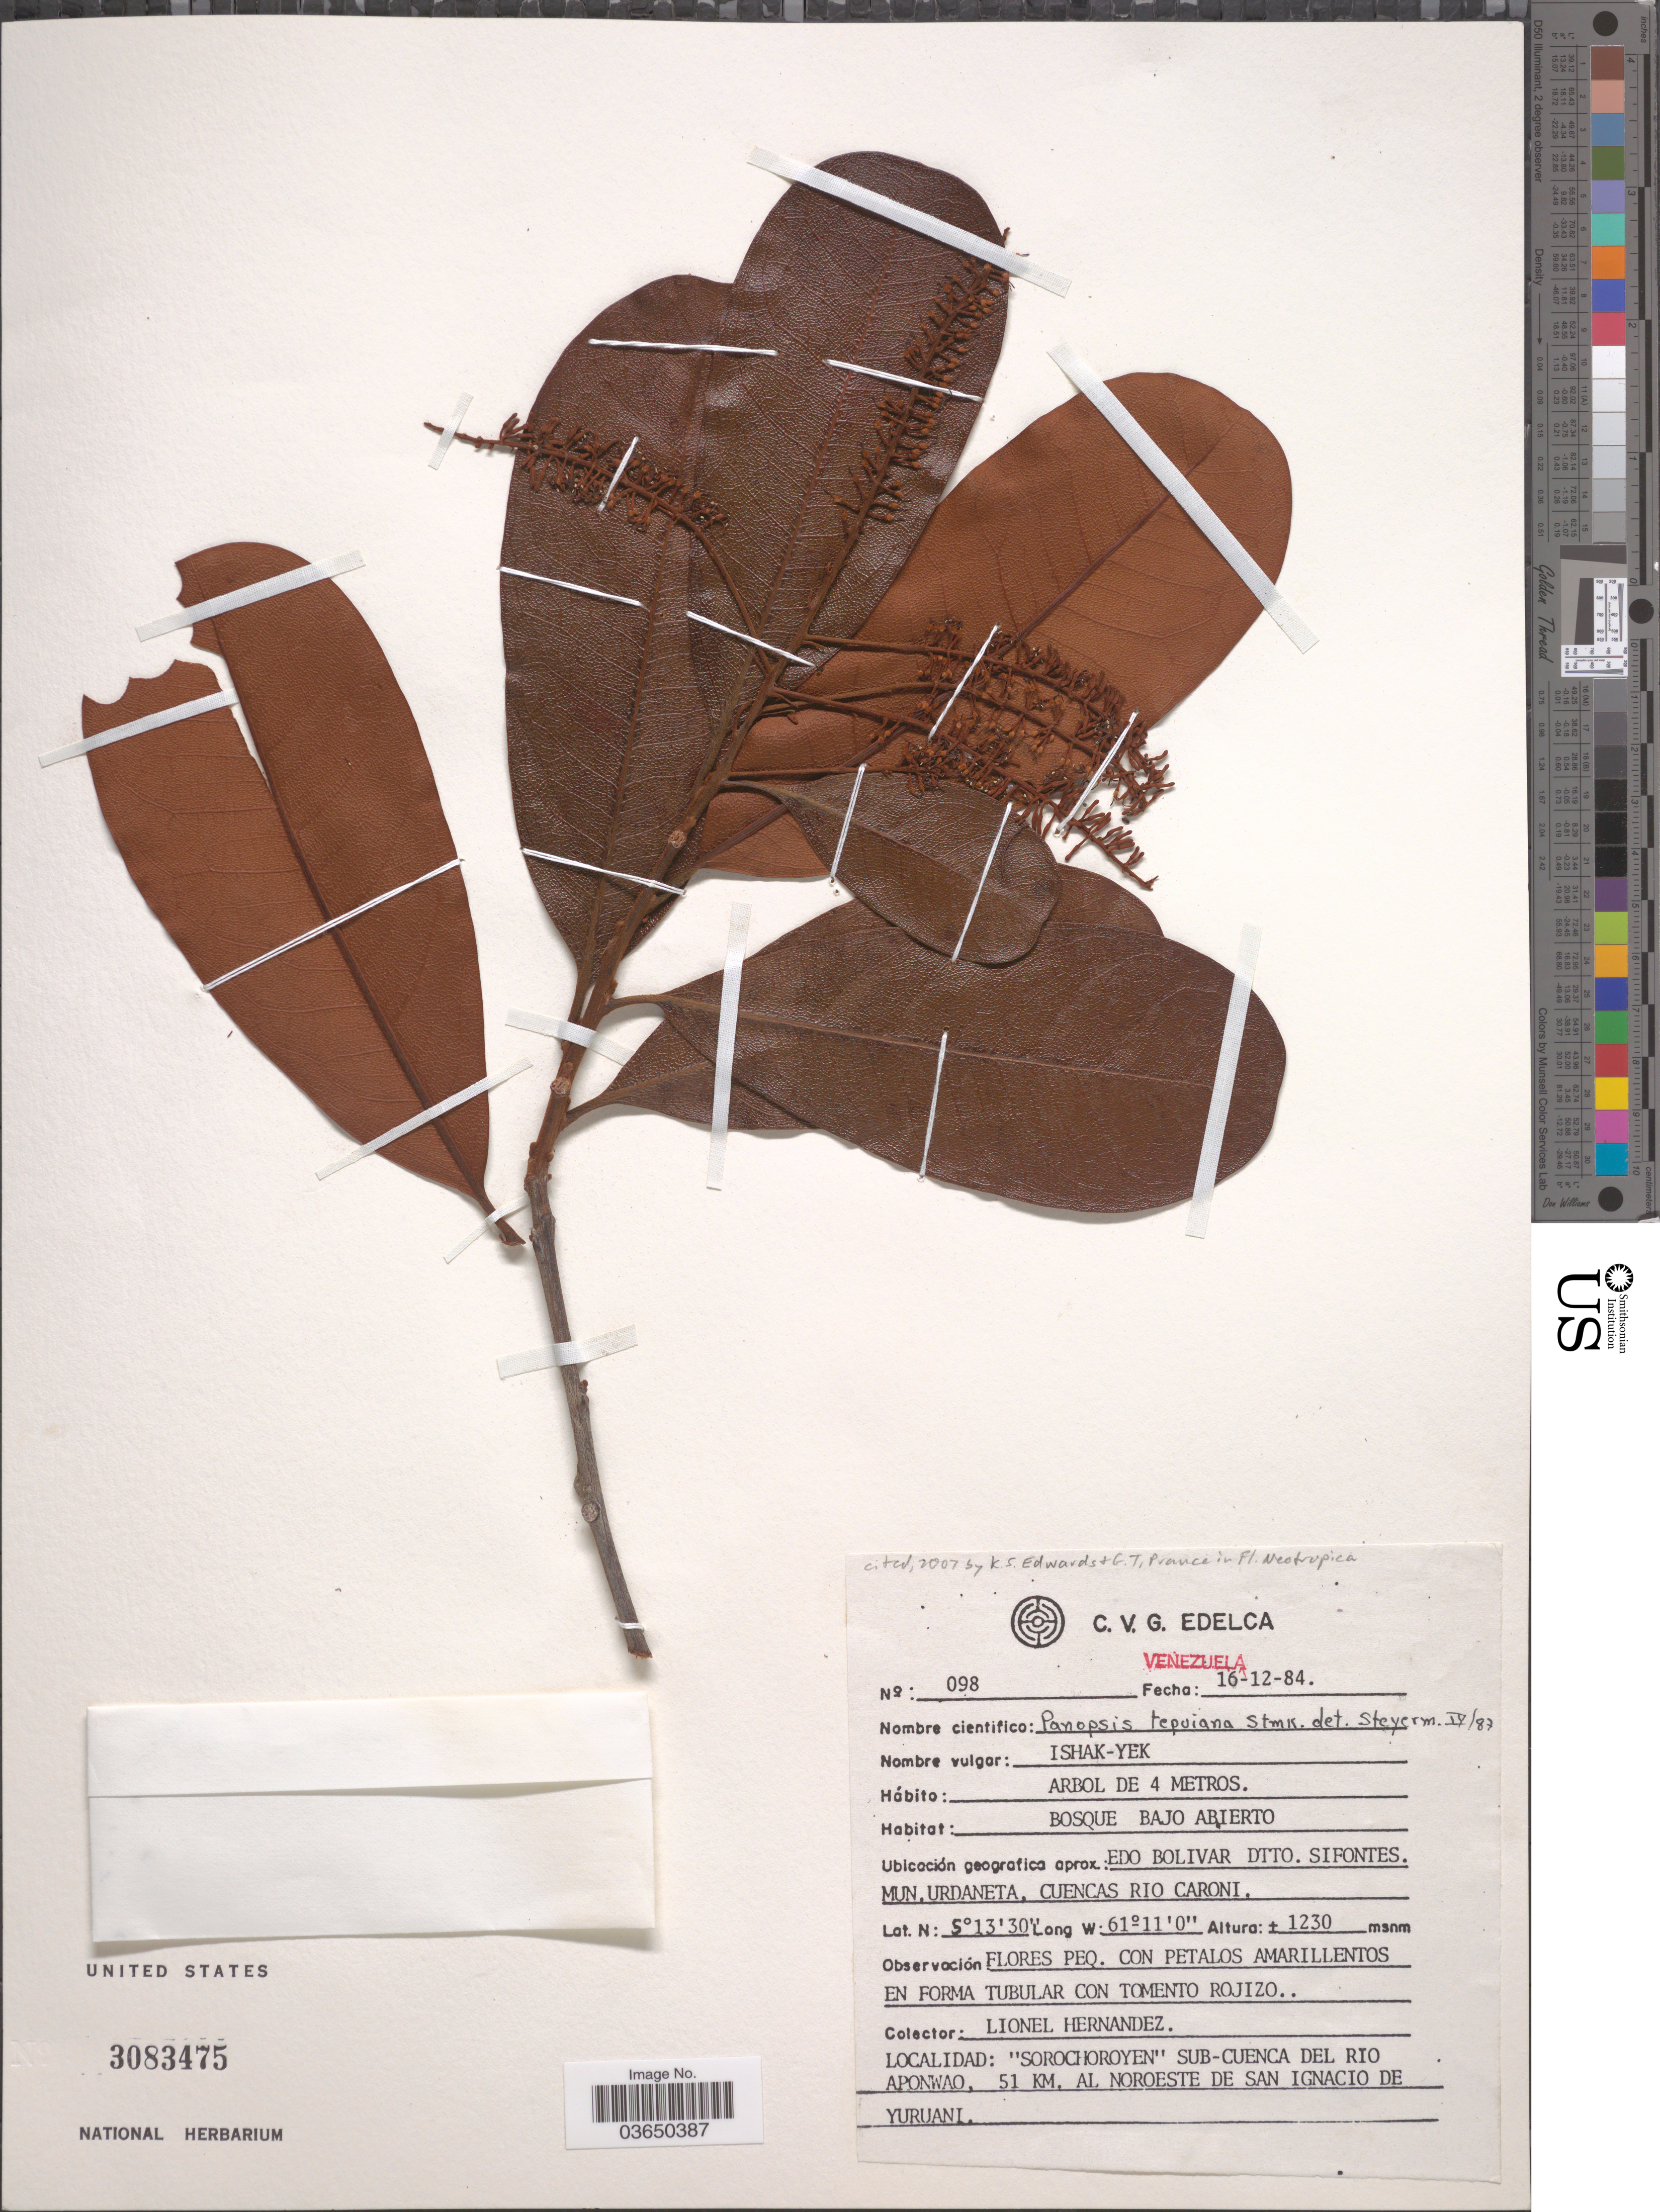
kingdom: Plantae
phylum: Tracheophyta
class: Magnoliopsida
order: Proteales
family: Proteaceae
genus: Panopsis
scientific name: Panopsis tepuiana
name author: Steyerm.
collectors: L. Hernández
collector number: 098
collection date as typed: Transcribed d/m/y: 16/12/84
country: Venezuela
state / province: Bolivar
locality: Edo Bolivar Dtto. Sifontes. Mun. Urdaneta, Cuencas Rio Caroni. 'Sorochoroyen' Sub-Cuenca del Rio Aponwao, 51 km. al nordoeste de San Ignacio de Yuruani.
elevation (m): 1230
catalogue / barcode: US 3083475